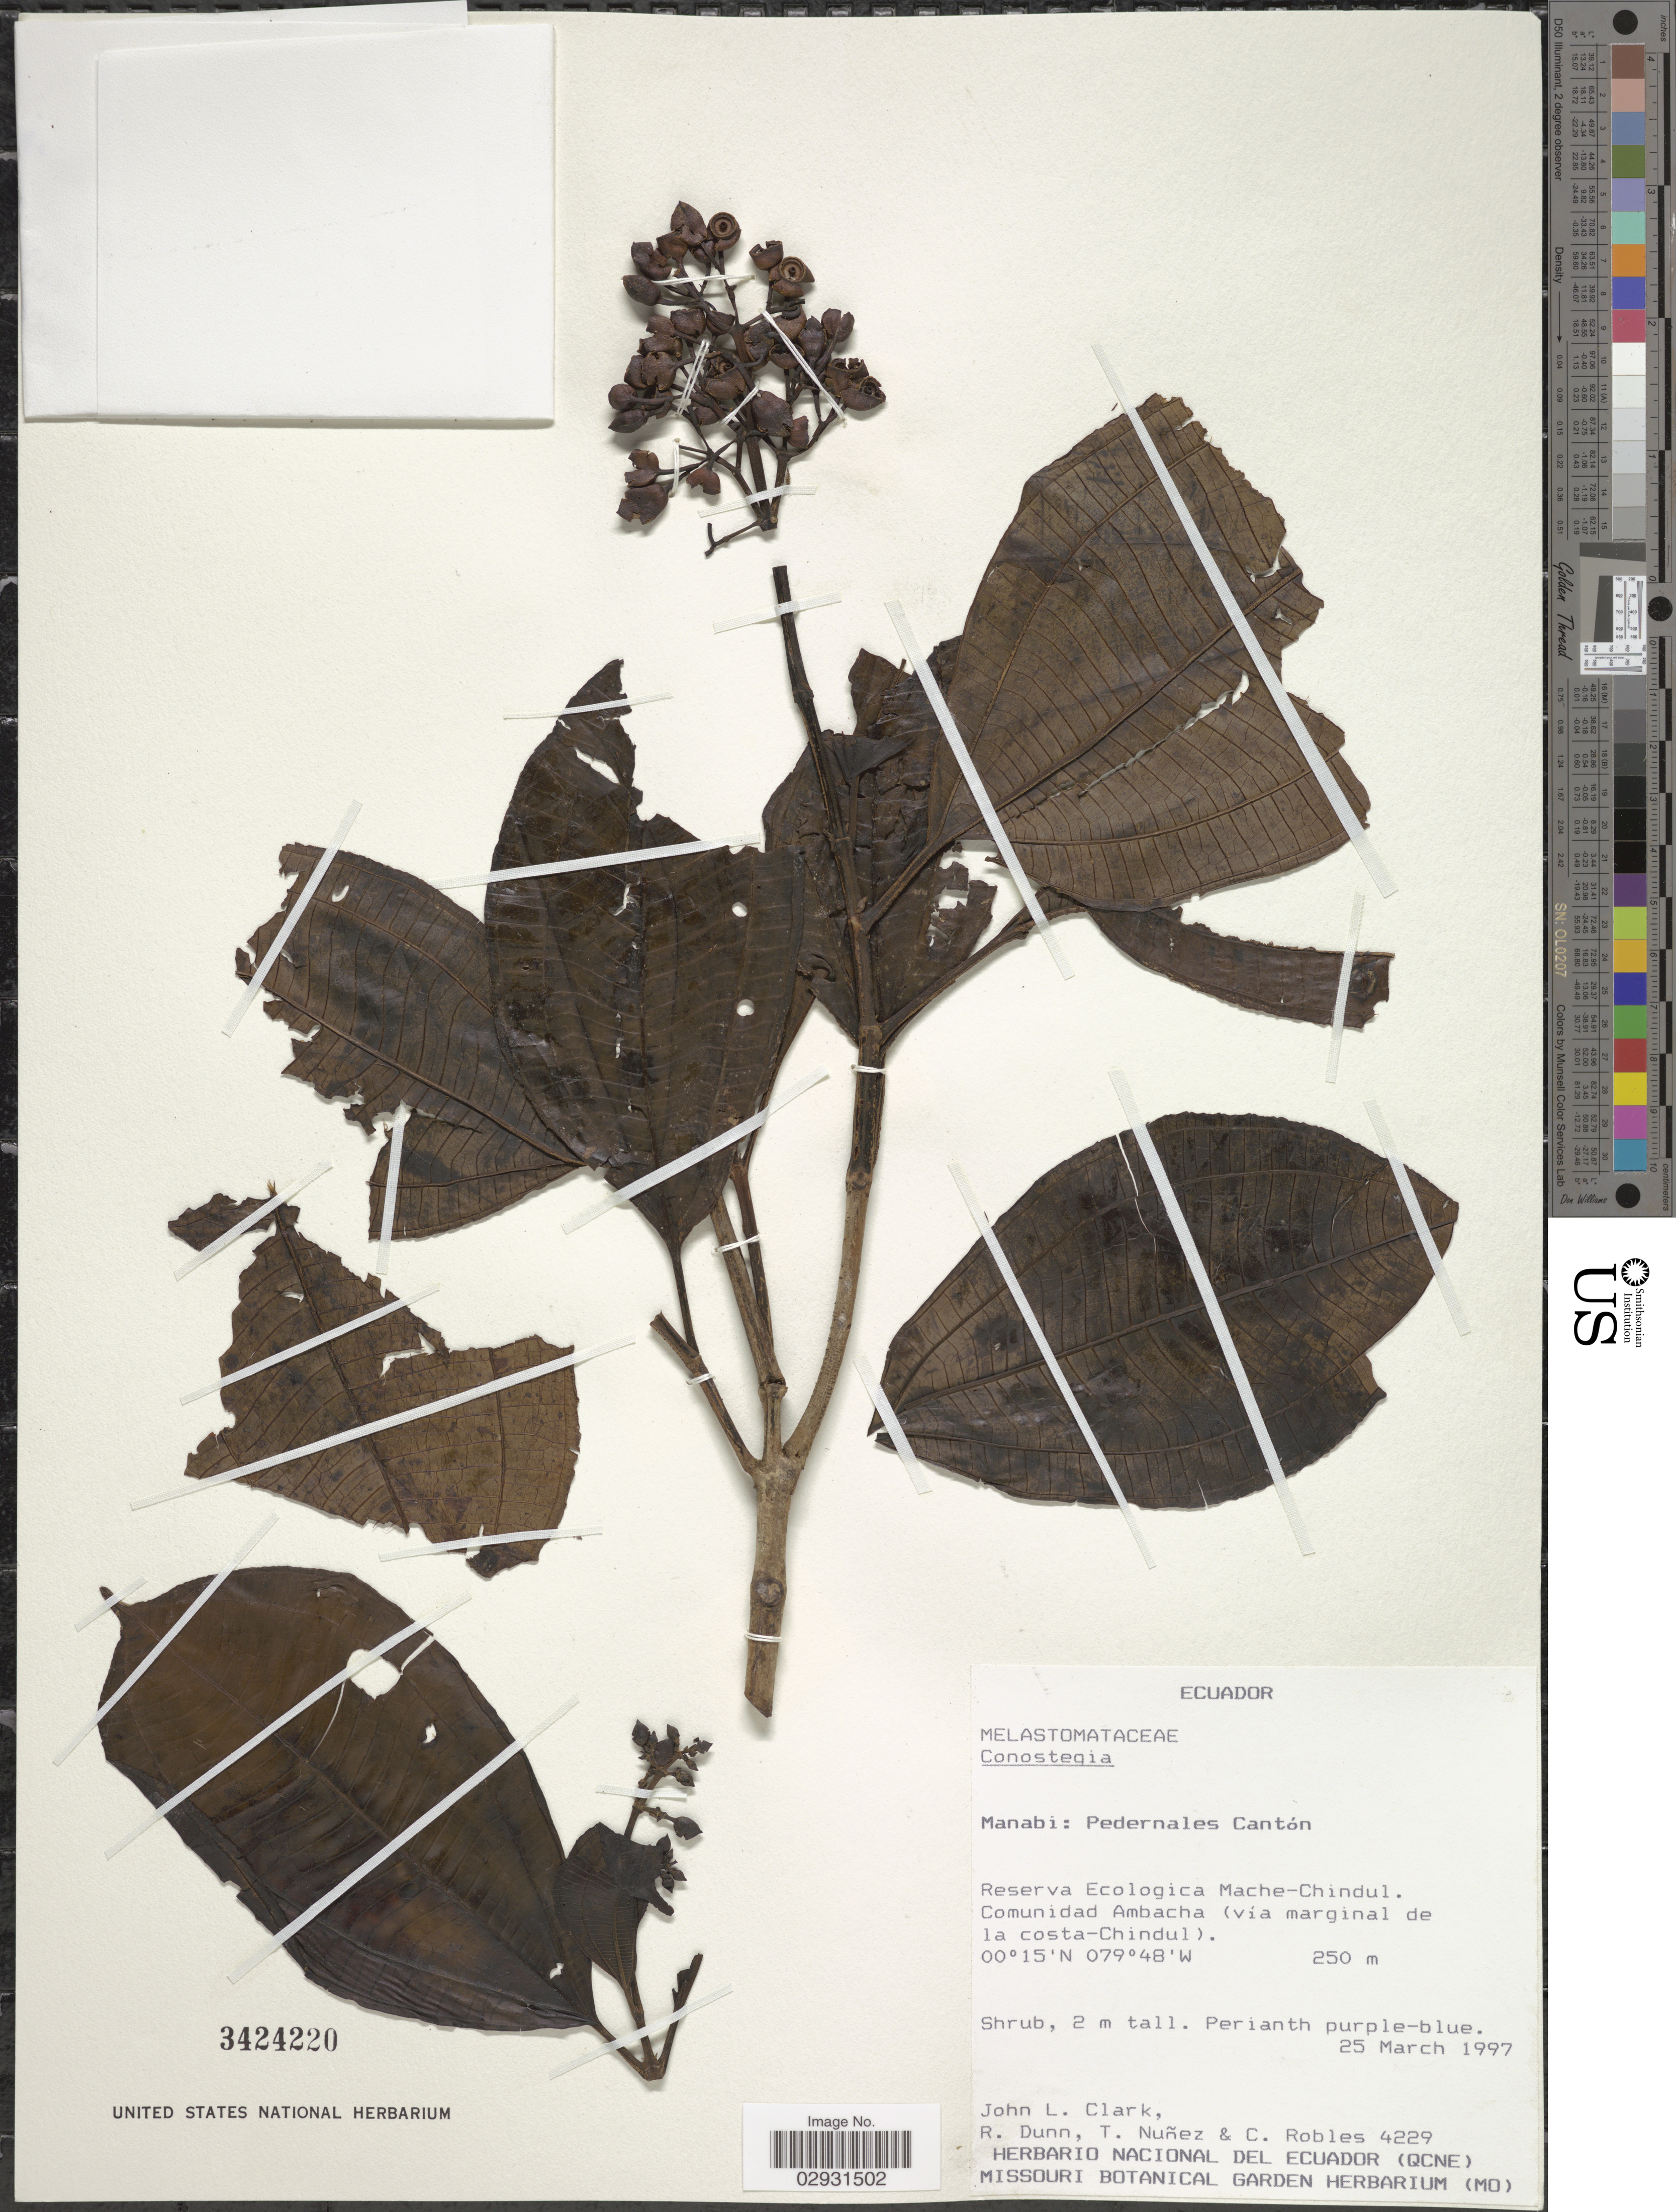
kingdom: Plantae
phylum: Tracheophyta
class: Magnoliopsida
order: Myrtales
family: Melastomataceae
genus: Conostegia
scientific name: Conostegia sp.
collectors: J. L. Clark, R. Dunn, T. Núñez & C. Robles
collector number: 4229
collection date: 1997-03-25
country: Ecuador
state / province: Manabí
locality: Pedernales Cantón, Reserva Ecologica Mache-Chindul. Comunidad Ambacha (vía marginal de la costa-Chindul).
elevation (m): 250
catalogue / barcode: US 3424220